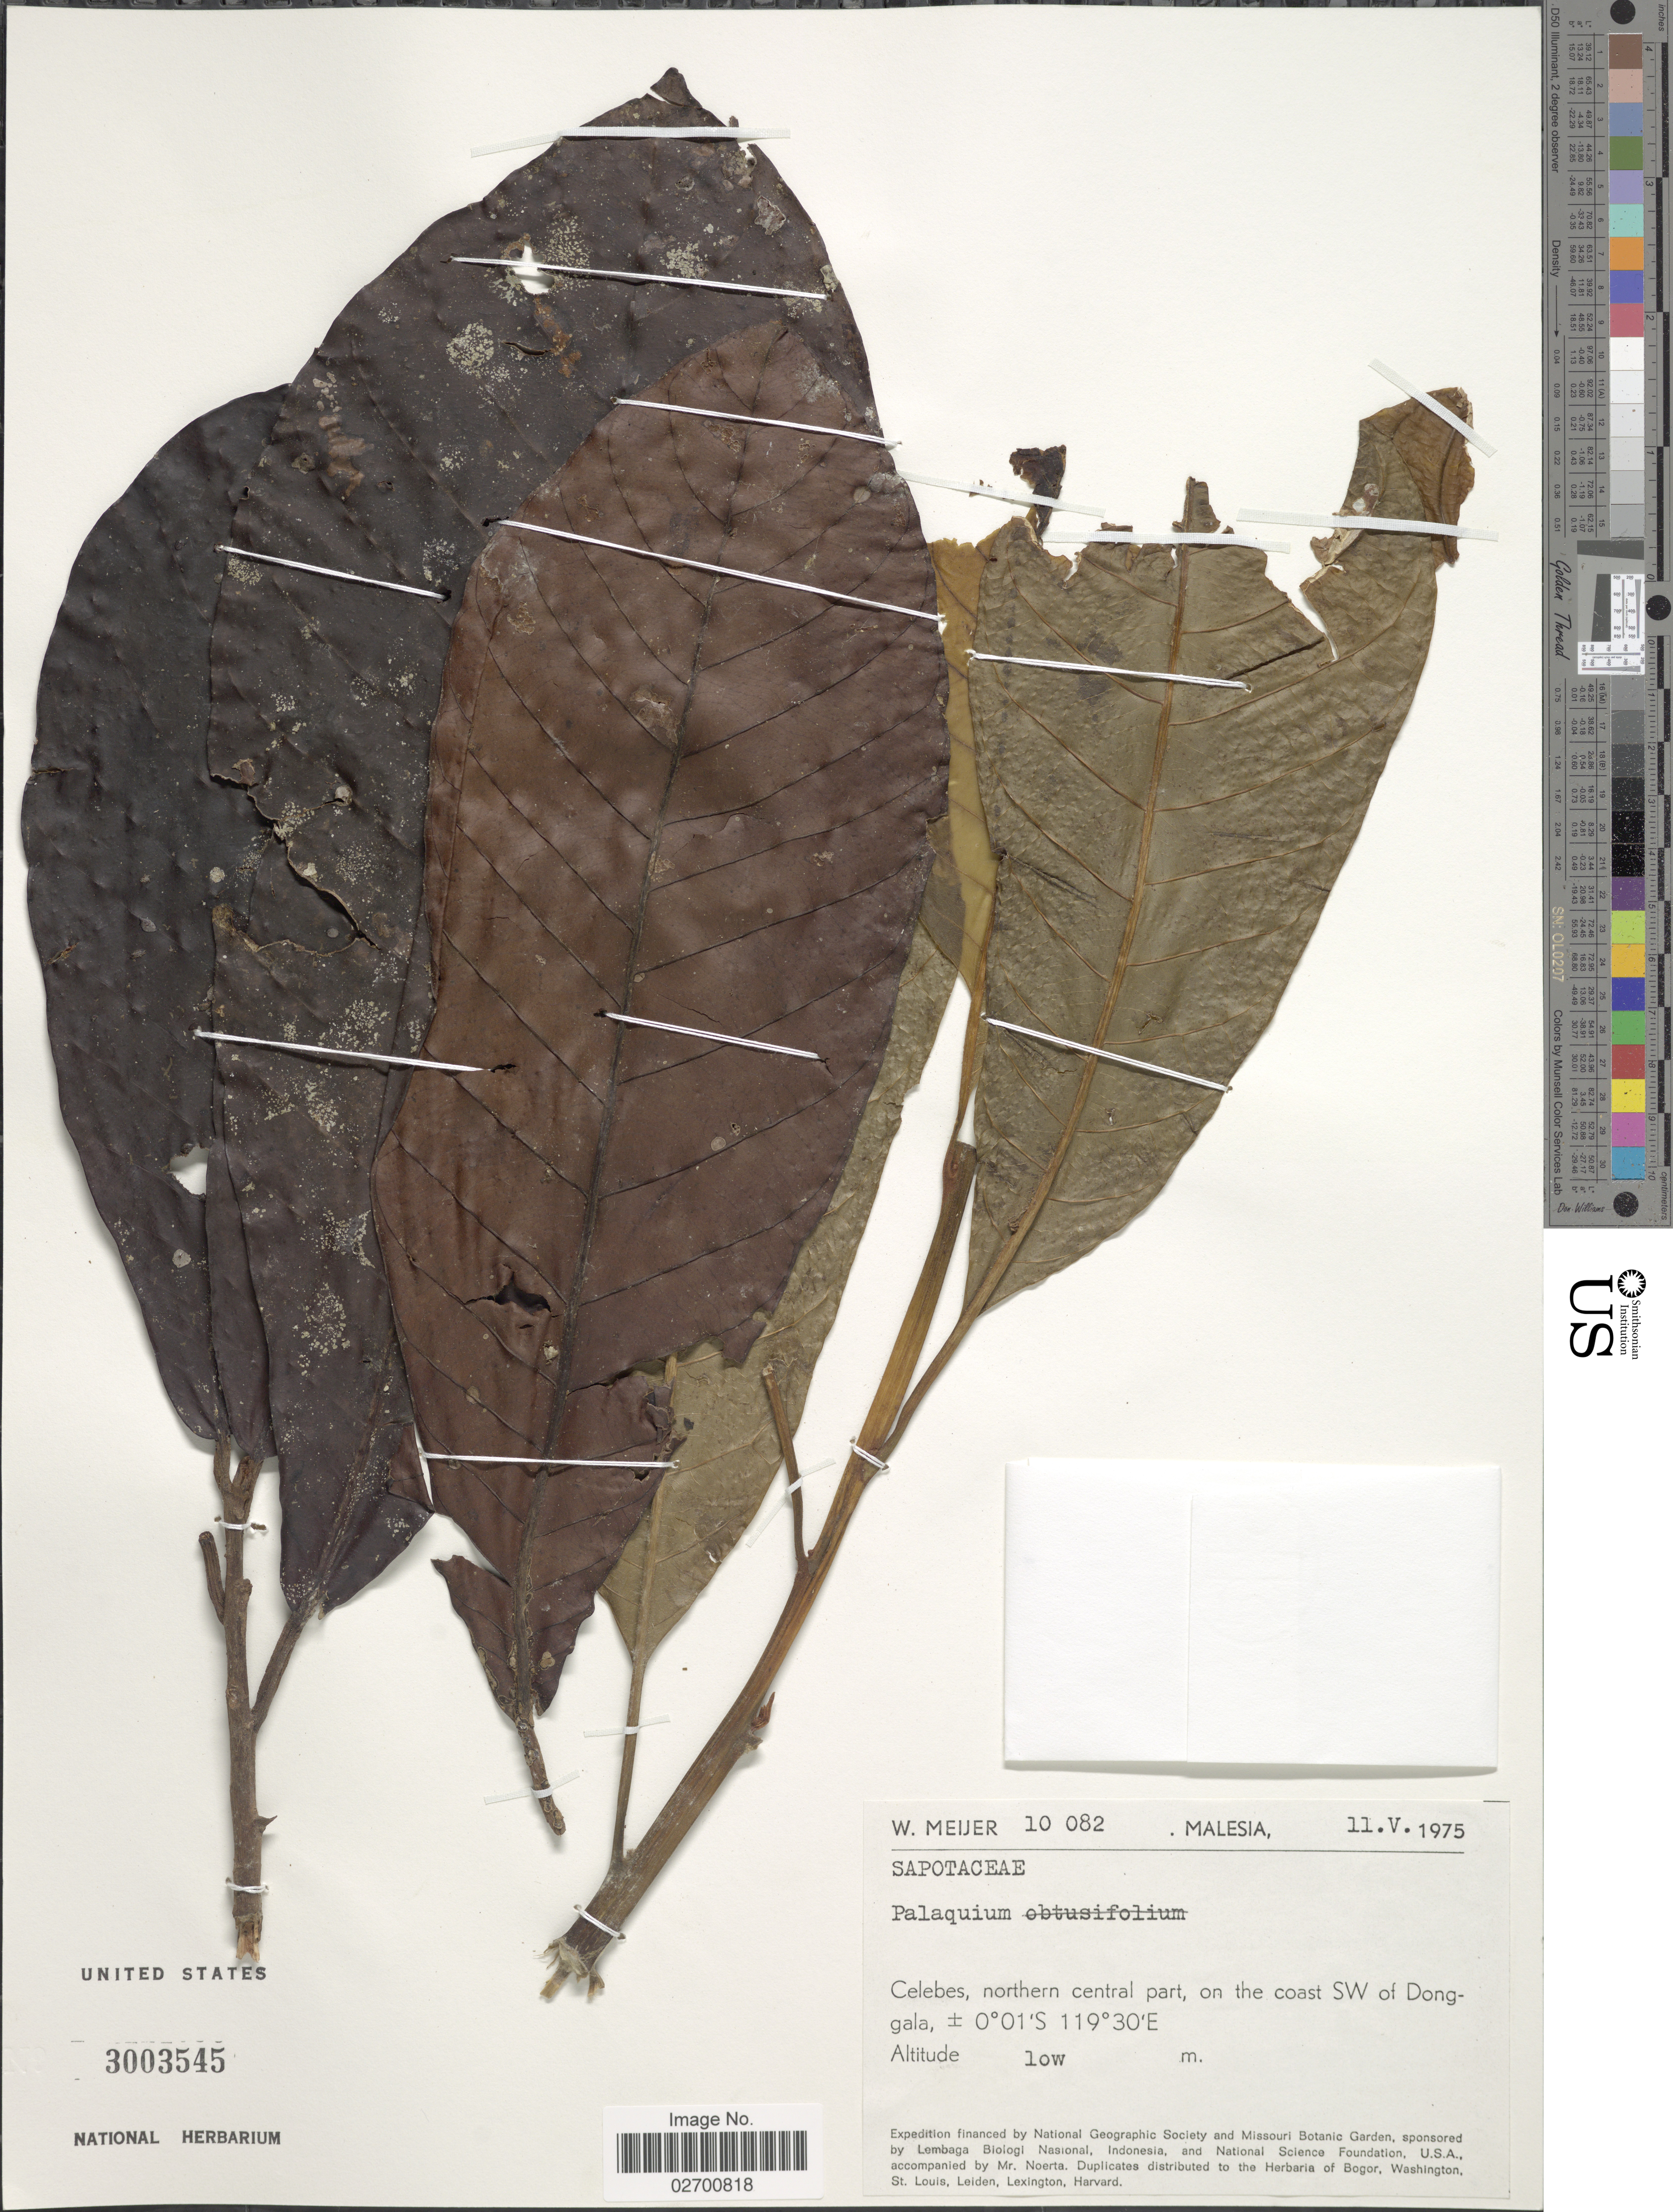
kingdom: Plantae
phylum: Tracheophyta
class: Magnoliopsida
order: Ericales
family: Sapotaceae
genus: Palaquium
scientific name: Palaquium sp.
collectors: W. Meijer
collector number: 10082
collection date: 1975-05-11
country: Malaysia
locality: Malesia. Celebes, northern central part, on the coast SW of Donggala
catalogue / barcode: US 3003545